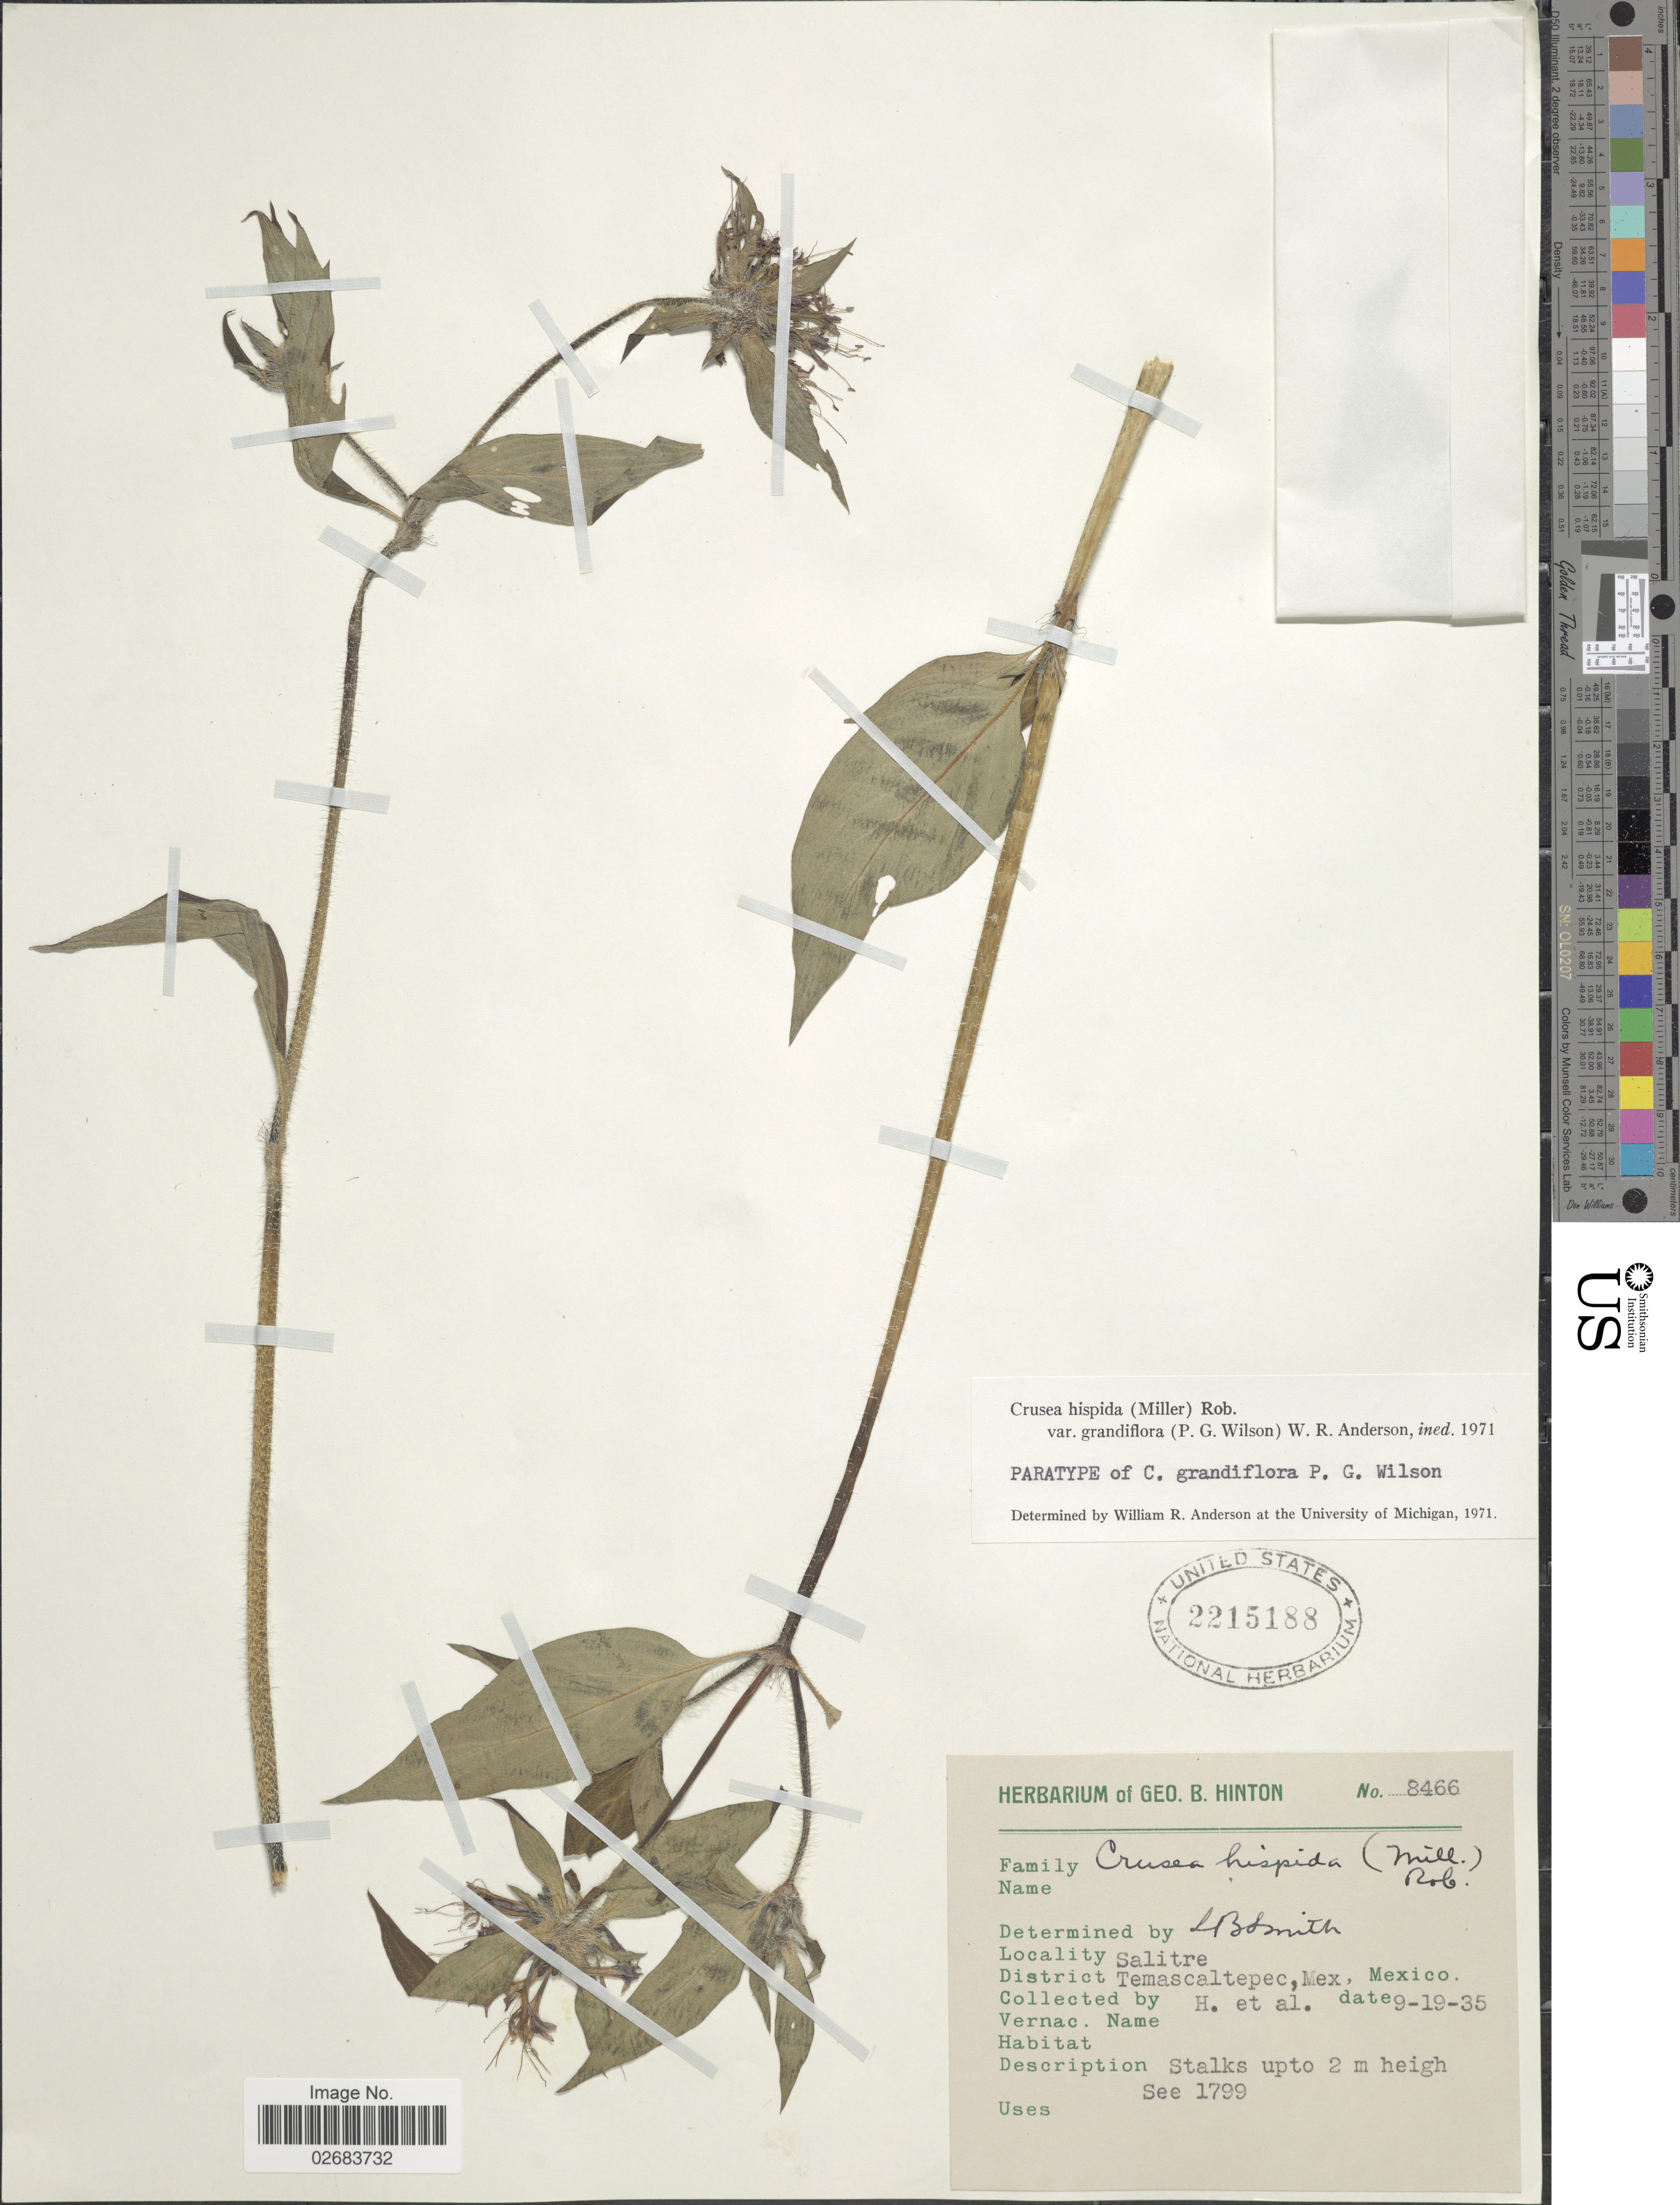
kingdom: Plantae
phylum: Tracheophyta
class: Magnoliopsida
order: Gentianales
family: Rubiaceae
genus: Crusea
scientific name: Crusea hispida var. grandiflora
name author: (Paul G. Wilson) W.R. Anderson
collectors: G. B. Hinton & et al.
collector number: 8466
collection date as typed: Transcribed d/m/y: 19/9/35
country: Mexico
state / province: México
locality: Salitre. District Temascaltepec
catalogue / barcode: US 2215188